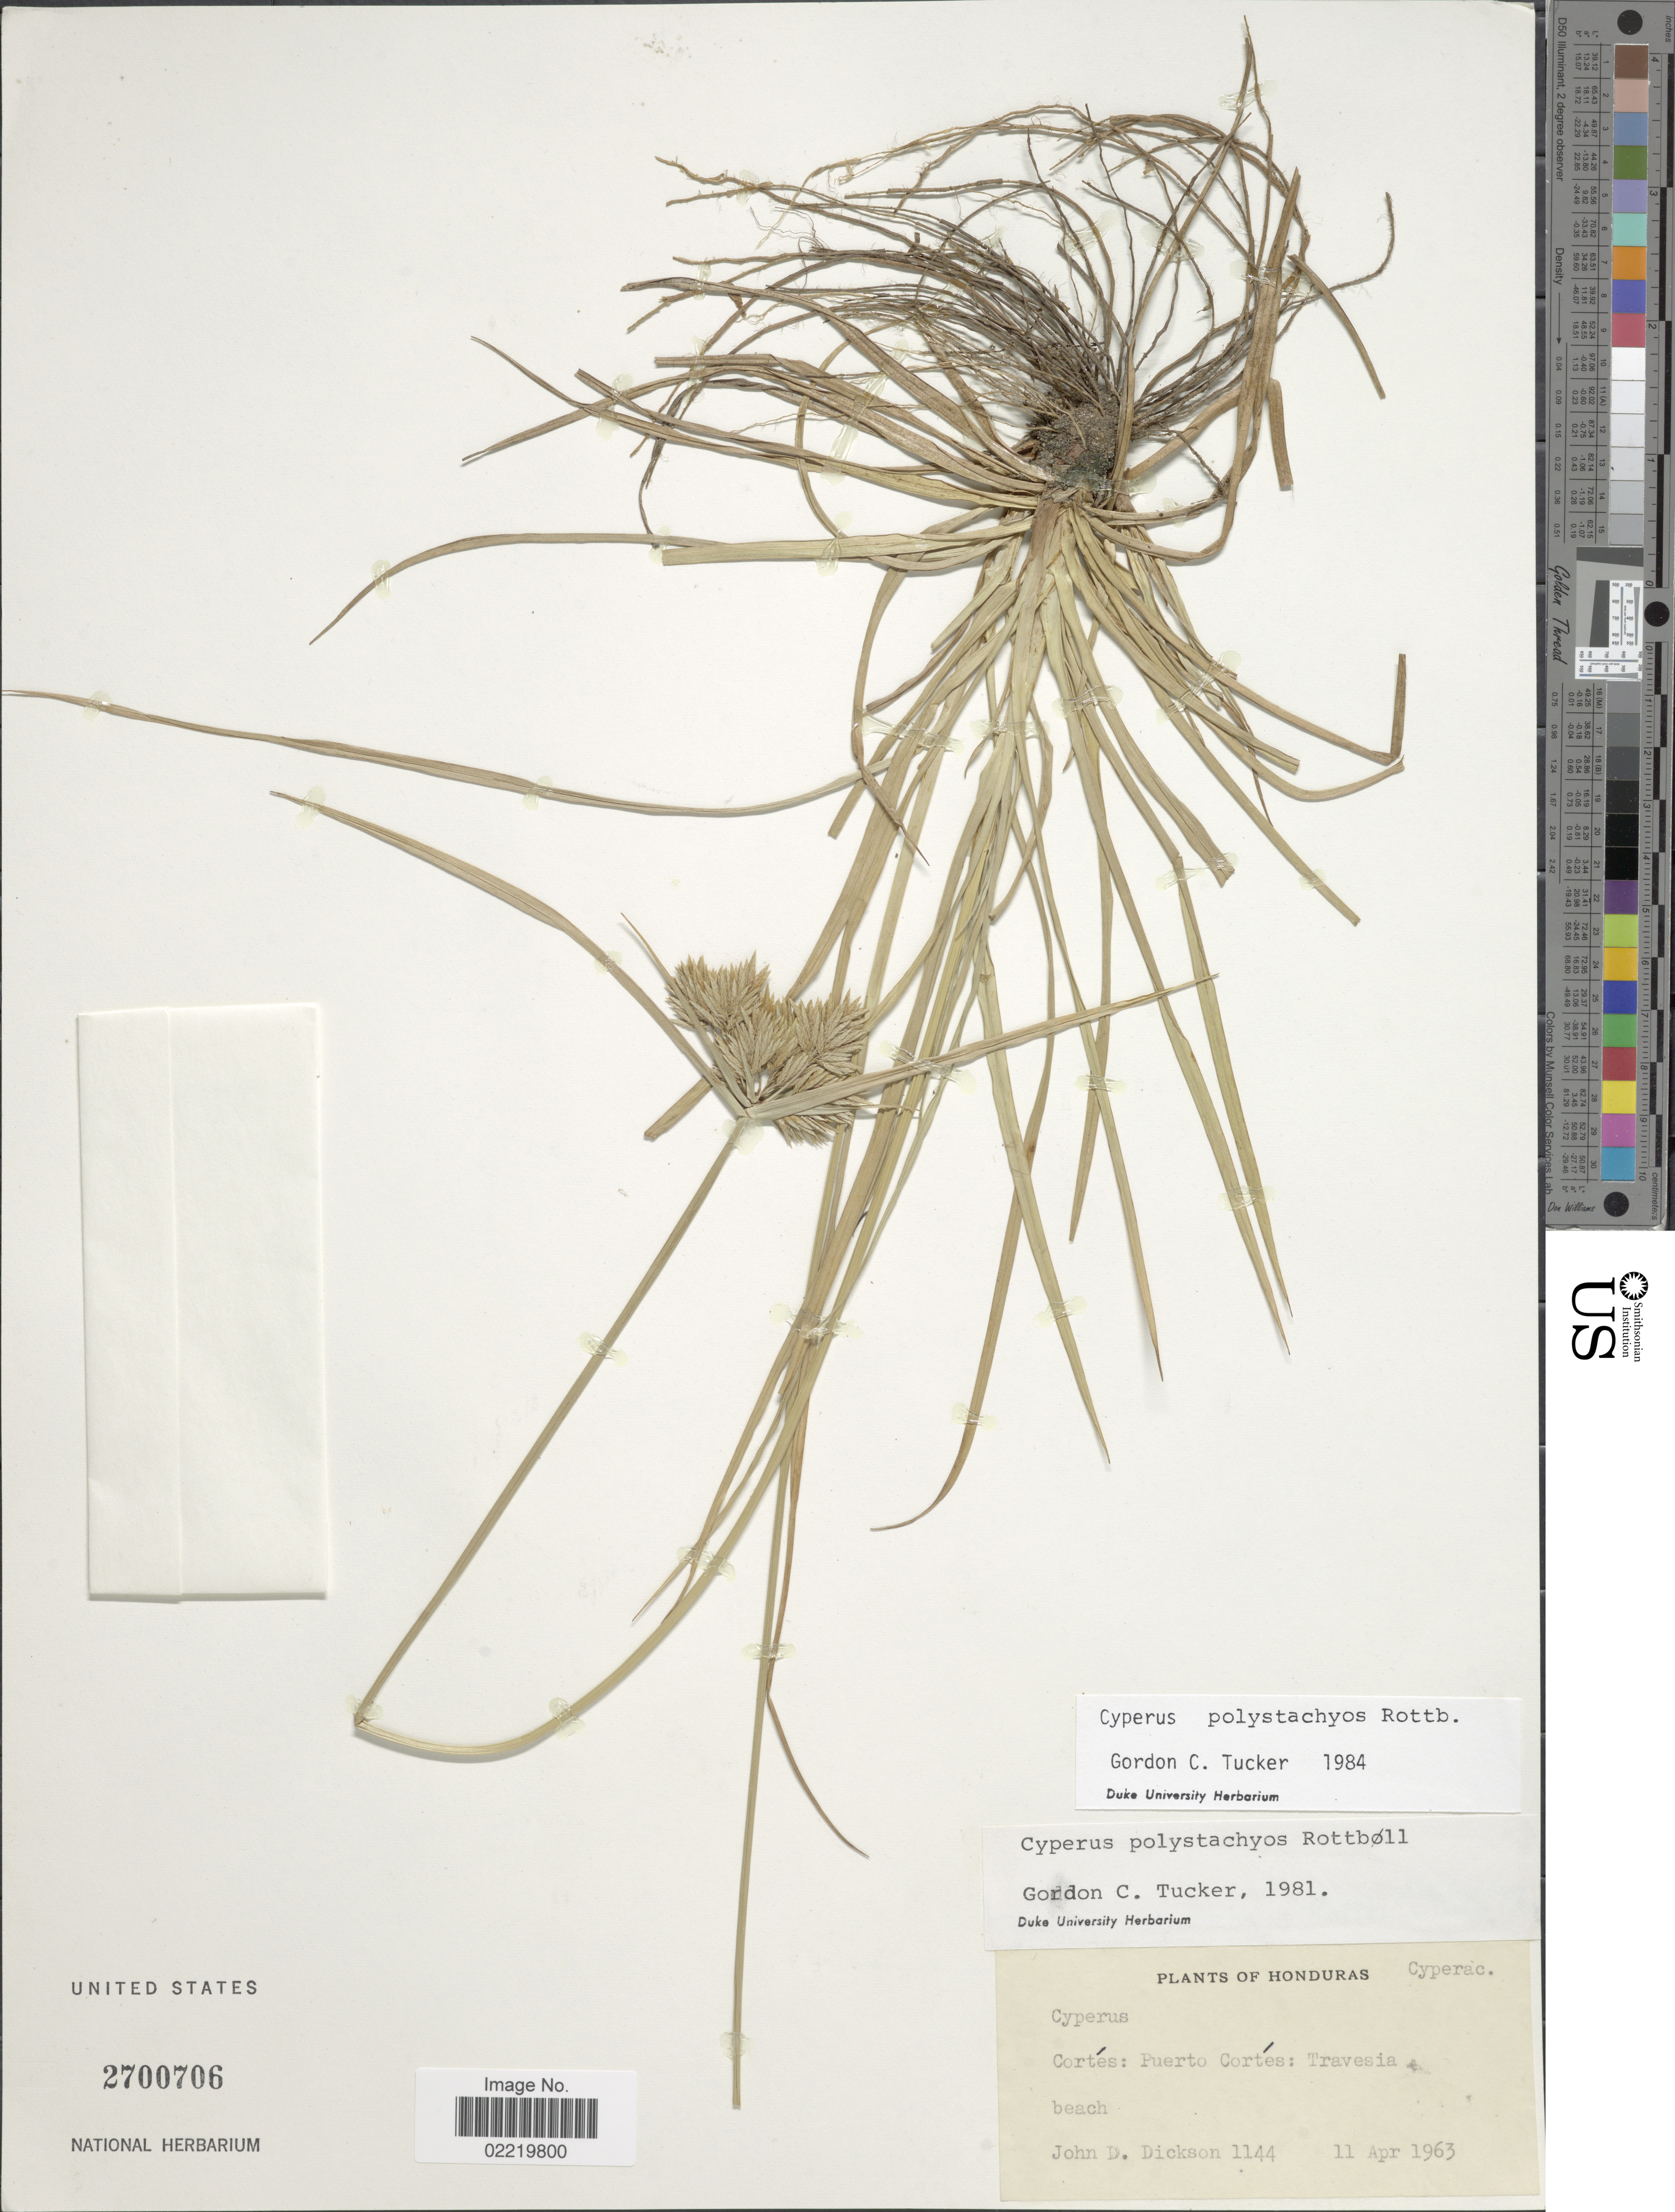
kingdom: Plantae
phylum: Tracheophyta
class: Liliopsida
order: Poales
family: Cyperaceae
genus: Cyperus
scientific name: Cyperus polystachyos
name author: Rottb.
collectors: J. Dickson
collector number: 1144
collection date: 1963-04-11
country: Honduras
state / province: Cortés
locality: Puerto Cortés: Travesia beach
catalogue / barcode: US 2700706